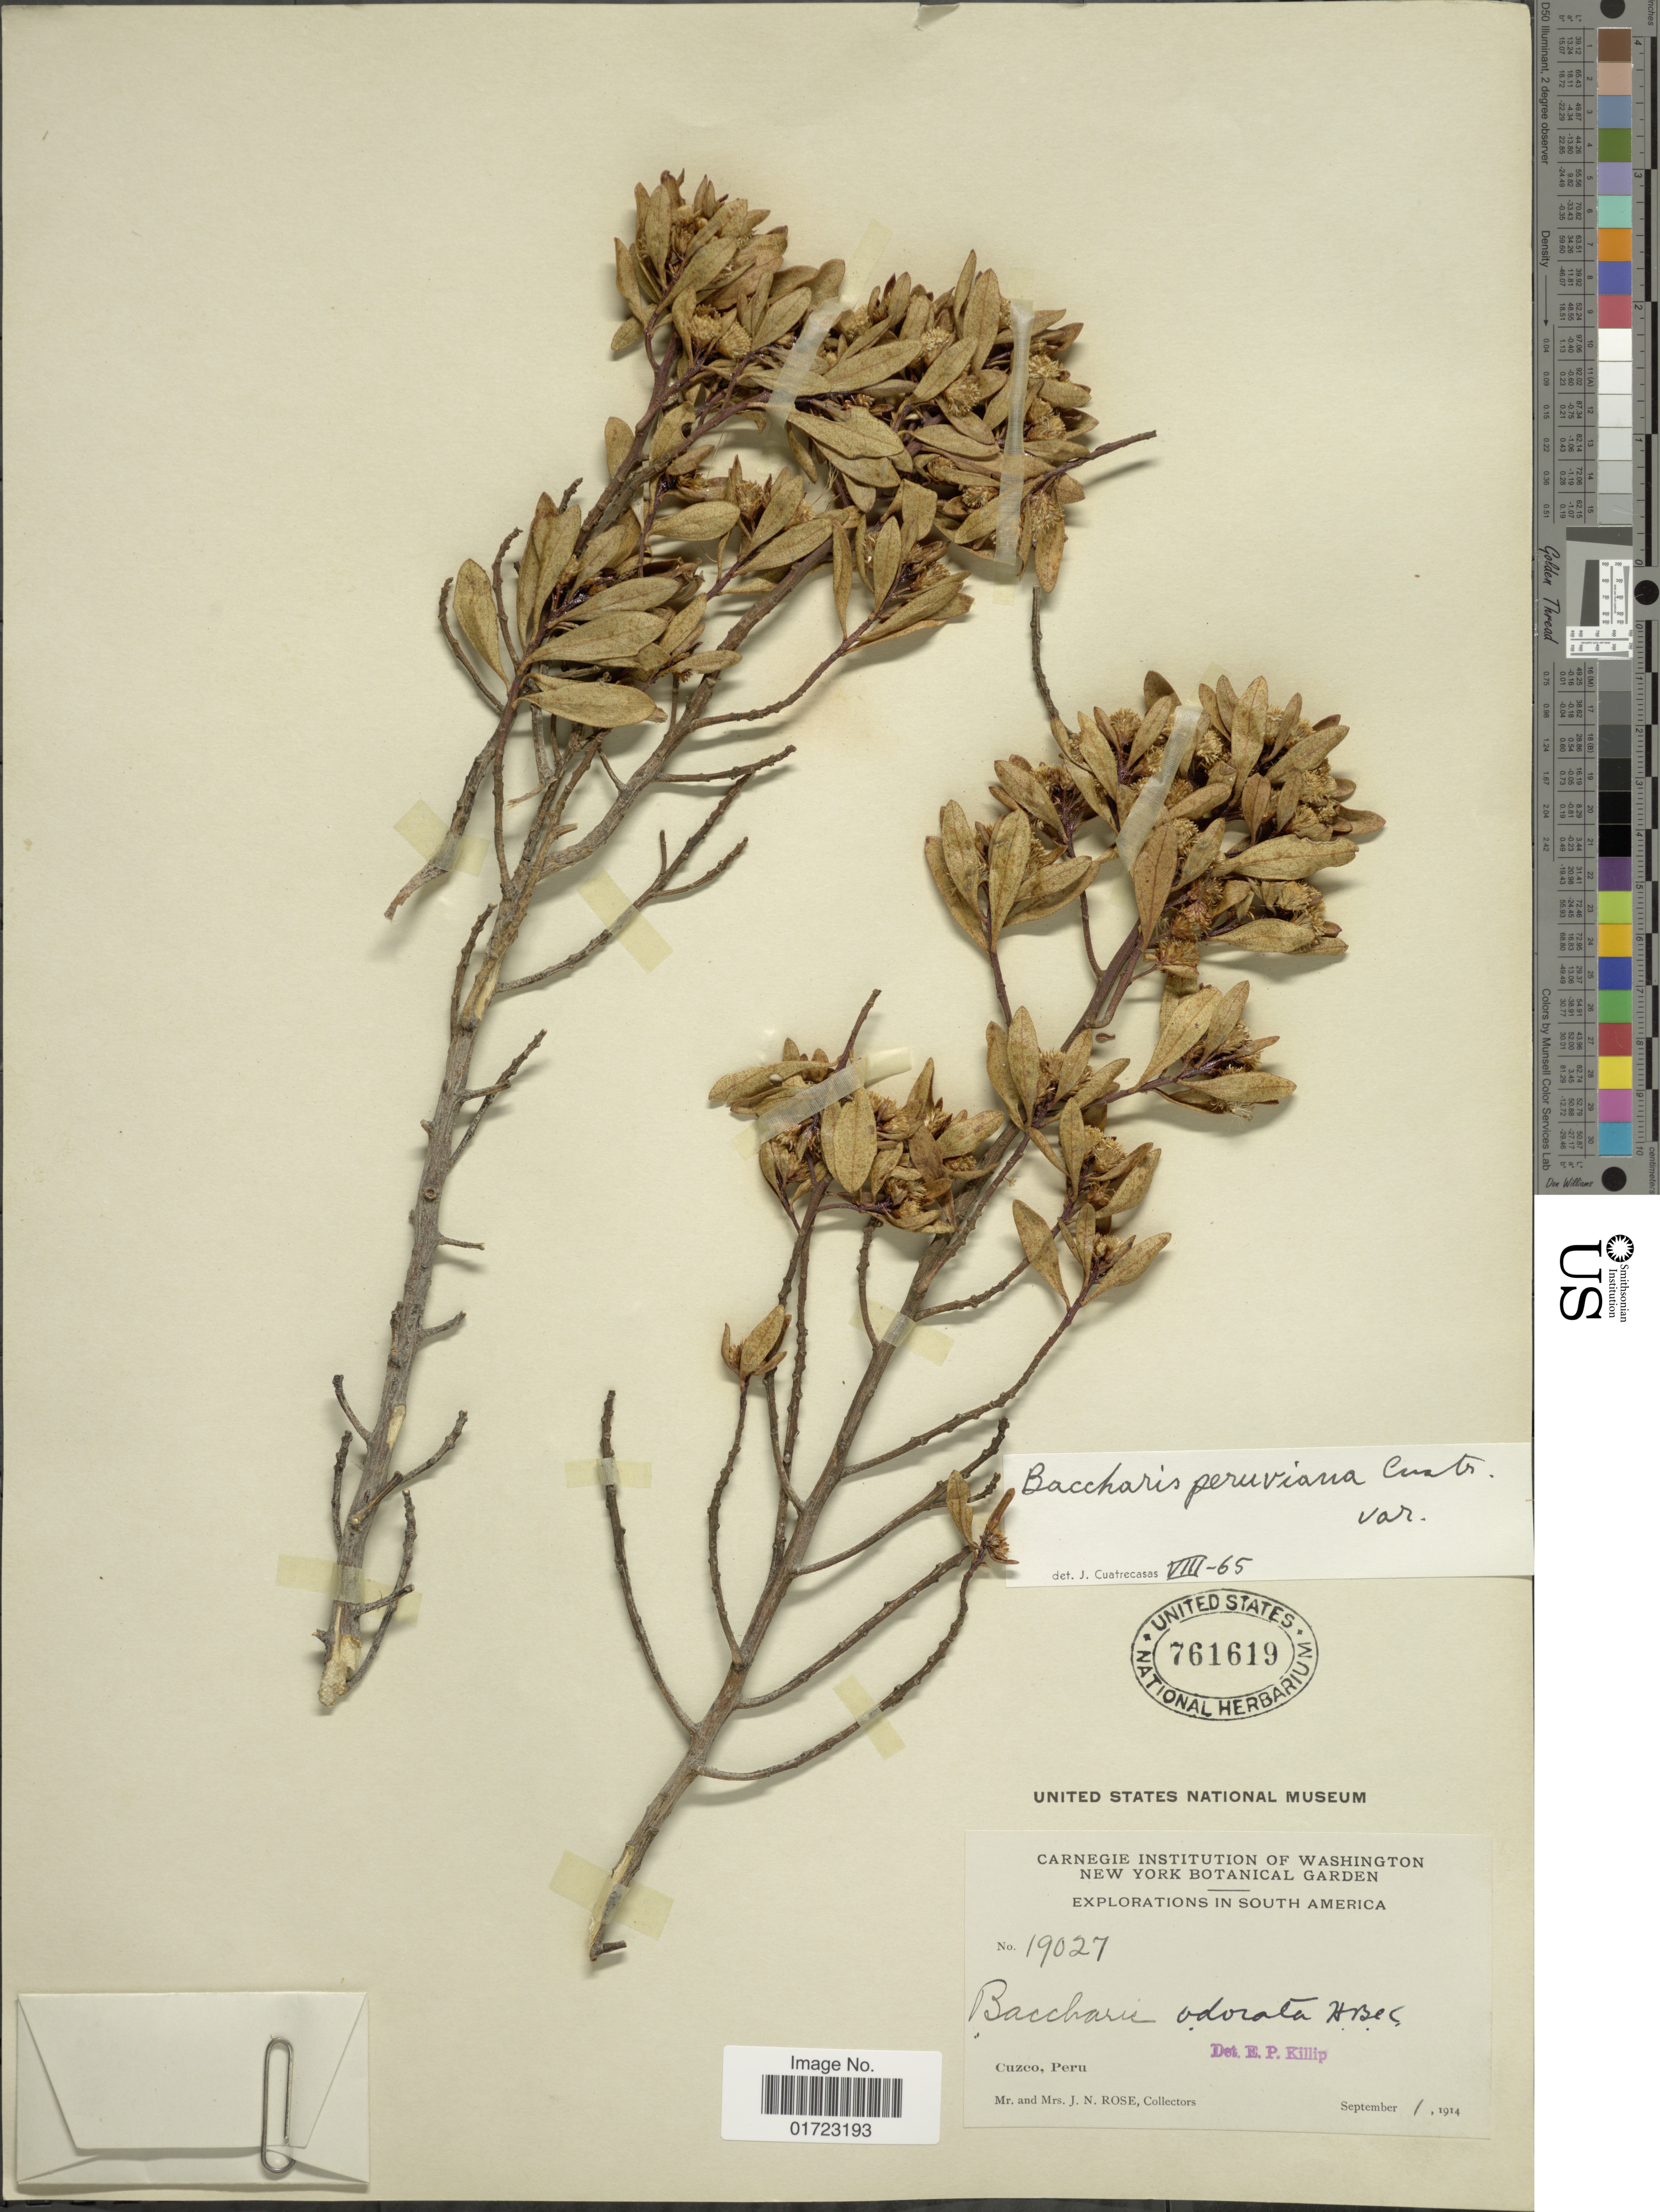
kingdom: Plantae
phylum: Tracheophyta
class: Magnoliopsida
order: Asterales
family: Asteraceae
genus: Baccharis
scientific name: Baccharis peruviana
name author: Cuatrec.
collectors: J. N. Rose & L. B. Rose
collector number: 19027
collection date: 1914-09-01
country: Peru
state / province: Cusco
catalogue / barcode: US 761619